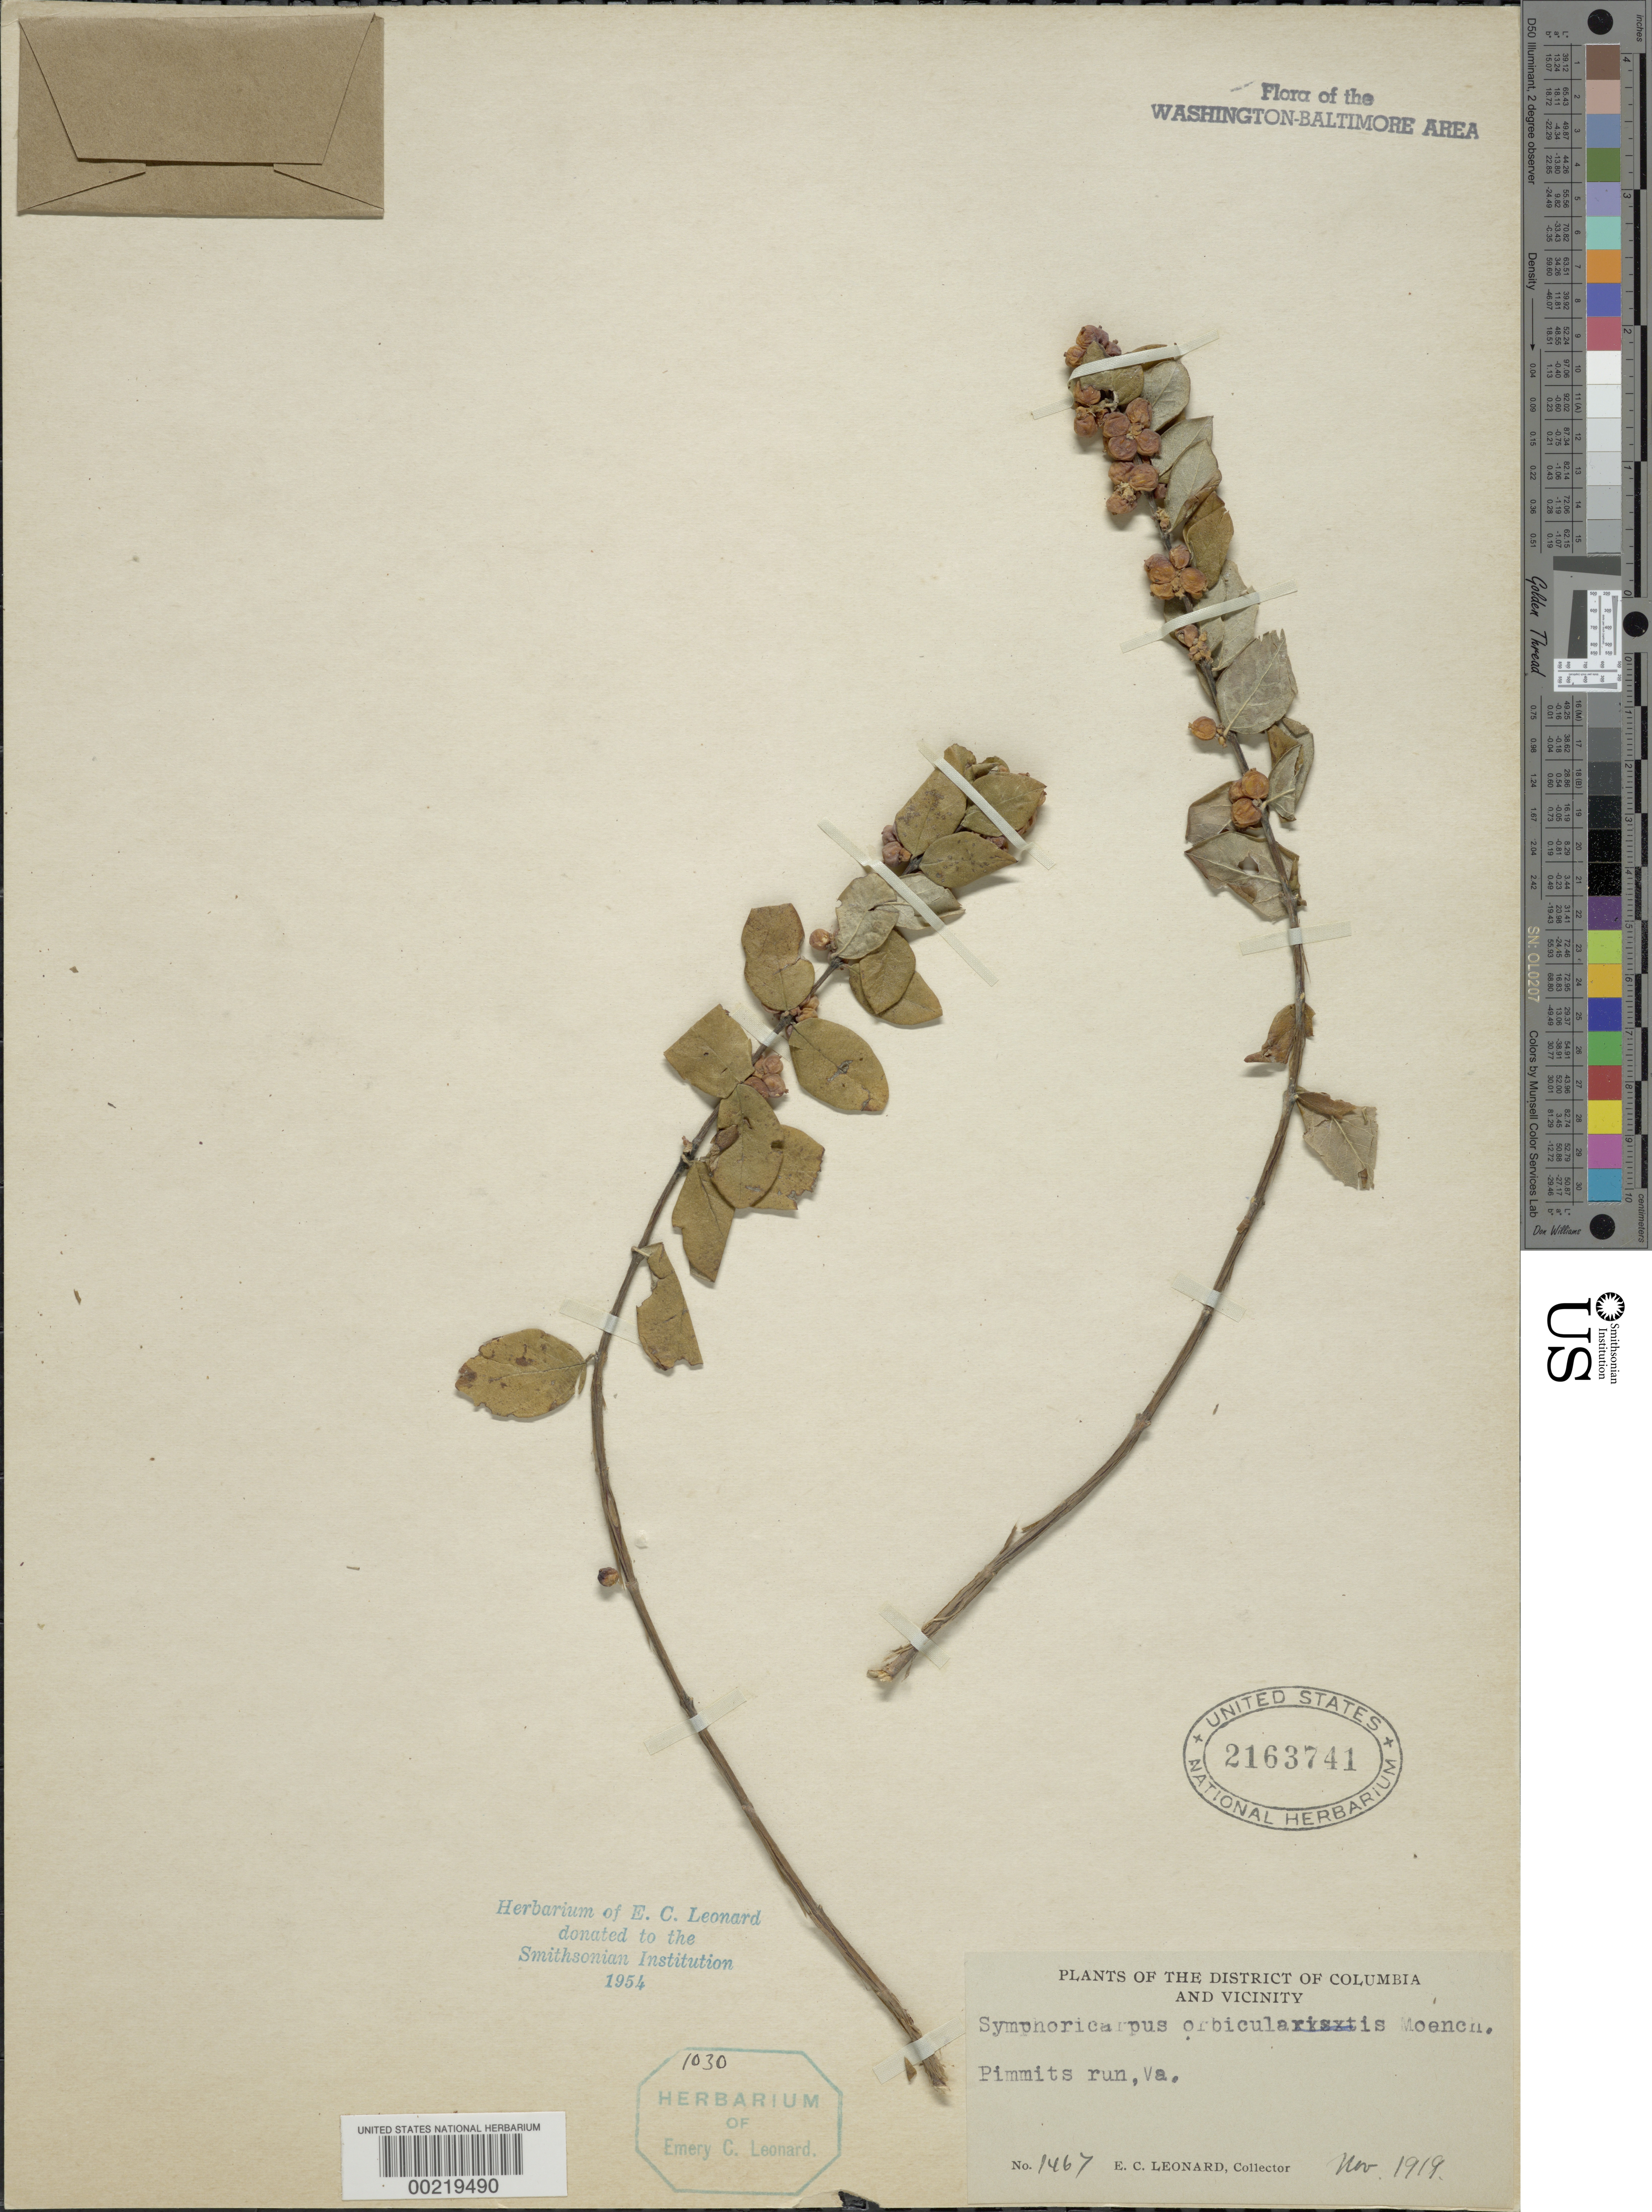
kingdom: Plantae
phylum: Tracheophyta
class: Magnoliopsida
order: Dipsacales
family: Caprifoliaceae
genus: Symphoricarpos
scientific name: Symphoricarpos orbiculatus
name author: Moench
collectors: E. C. Leonard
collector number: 1467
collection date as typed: Nov 1919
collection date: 1919-11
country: United States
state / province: Virginia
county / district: Fairfax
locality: Pimmits Run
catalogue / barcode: US 2163741